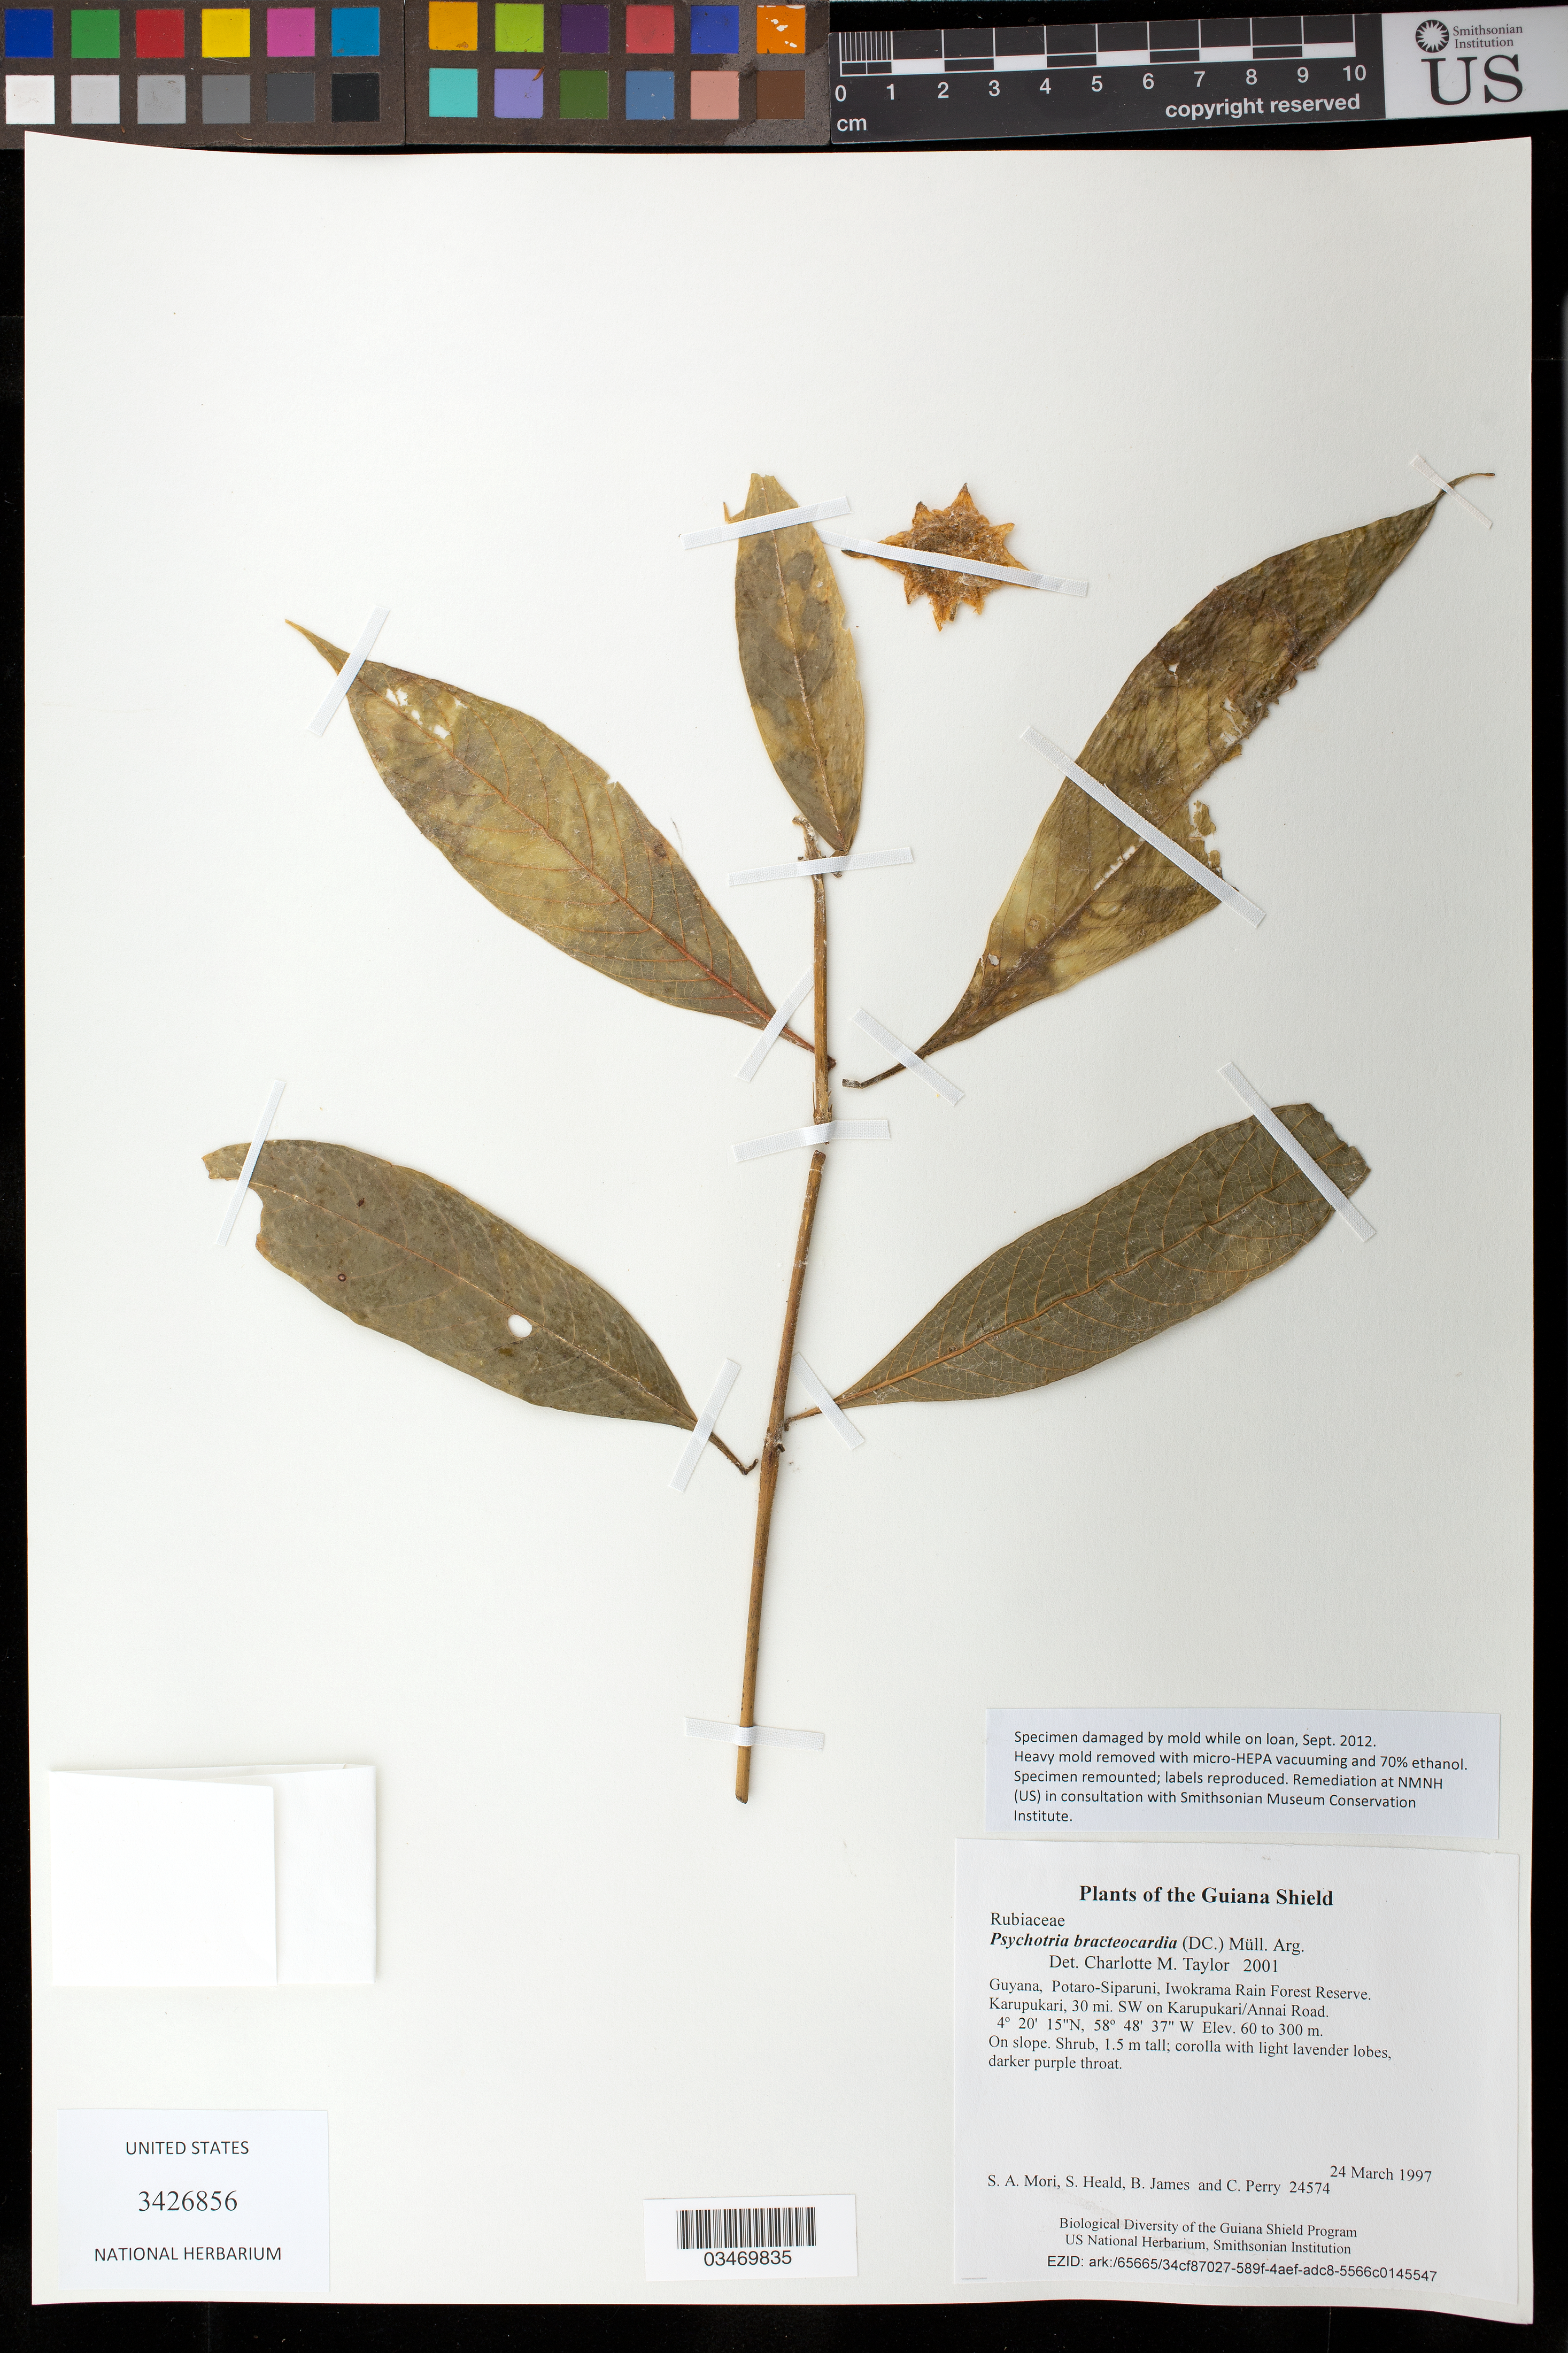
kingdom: Plantae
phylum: Tracheophyta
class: Magnoliopsida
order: Gentianales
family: Rubiaceae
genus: Psychotria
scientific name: Psychotria bracteocardia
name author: (DC.) Müll. Arg.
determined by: Taylor, Charlotte M.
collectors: S. Mori, S. Heald, B. James & C. Perry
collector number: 24574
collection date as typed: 24 March 1997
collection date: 1997-03-24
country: Guyana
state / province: Potaro-Siparuni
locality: Iwokrama Rain Forest Reserve. Karupukari, 30 mi. SW on Karupukari/Annai Road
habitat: On slope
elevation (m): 60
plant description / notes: Distribution: Specimen damaged by mold while on loan, Sept. 2012. Heavy mold removed with micro-HEPA vacuuming and 70% ethanol. Specimen remounted; labels reproduced. Remediation at NMNH (US) in consultation with Smithsonian Museum Conservation Institute.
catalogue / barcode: US 3426856